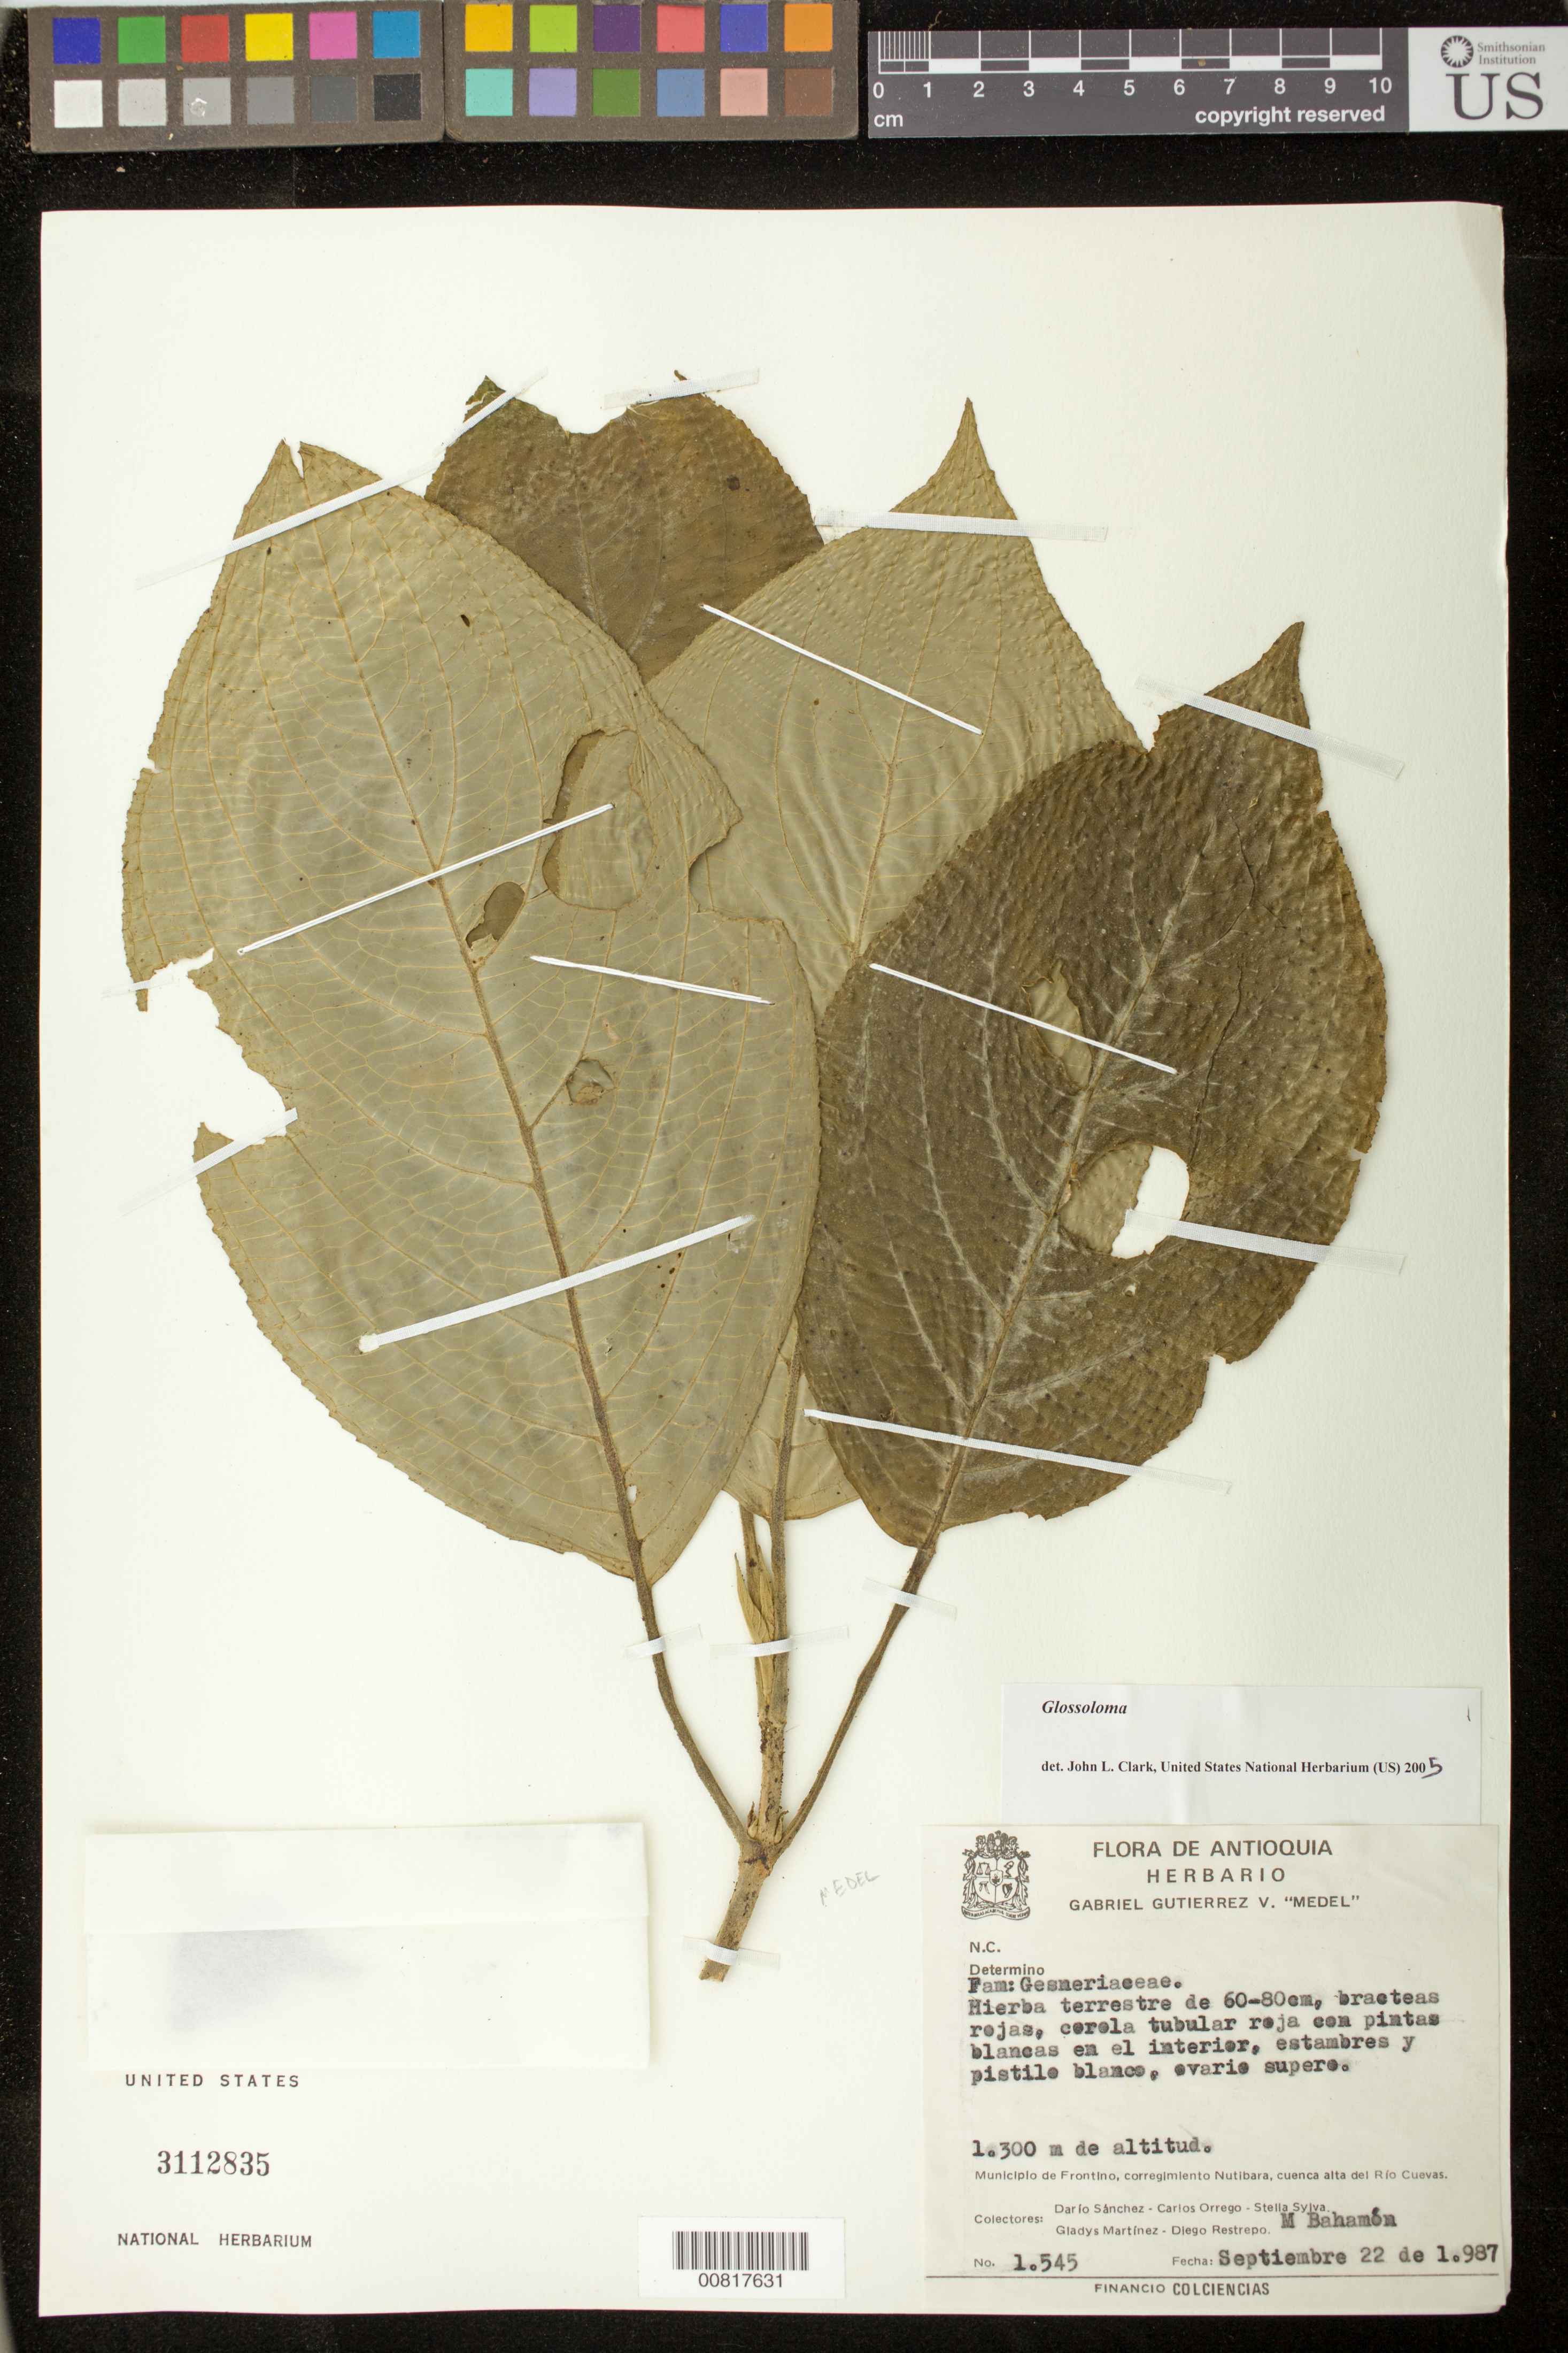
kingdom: Plantae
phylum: Tracheophyta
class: Magnoliopsida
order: Lamiales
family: Gesneriaceae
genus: Glossoloma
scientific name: Glossoloma sp.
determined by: Clark, J. L., (SEL), The Marie Selby Botanical Garden (UNITED STATES)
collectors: D. Sanchez & et al.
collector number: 1545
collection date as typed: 22 Sep 1987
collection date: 1987-09-22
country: Colombia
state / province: Antioquia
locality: Municipio de Frontino, corregimiento Nutibara, cuenca alta del Río Cuevas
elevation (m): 1300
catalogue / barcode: US 3112835